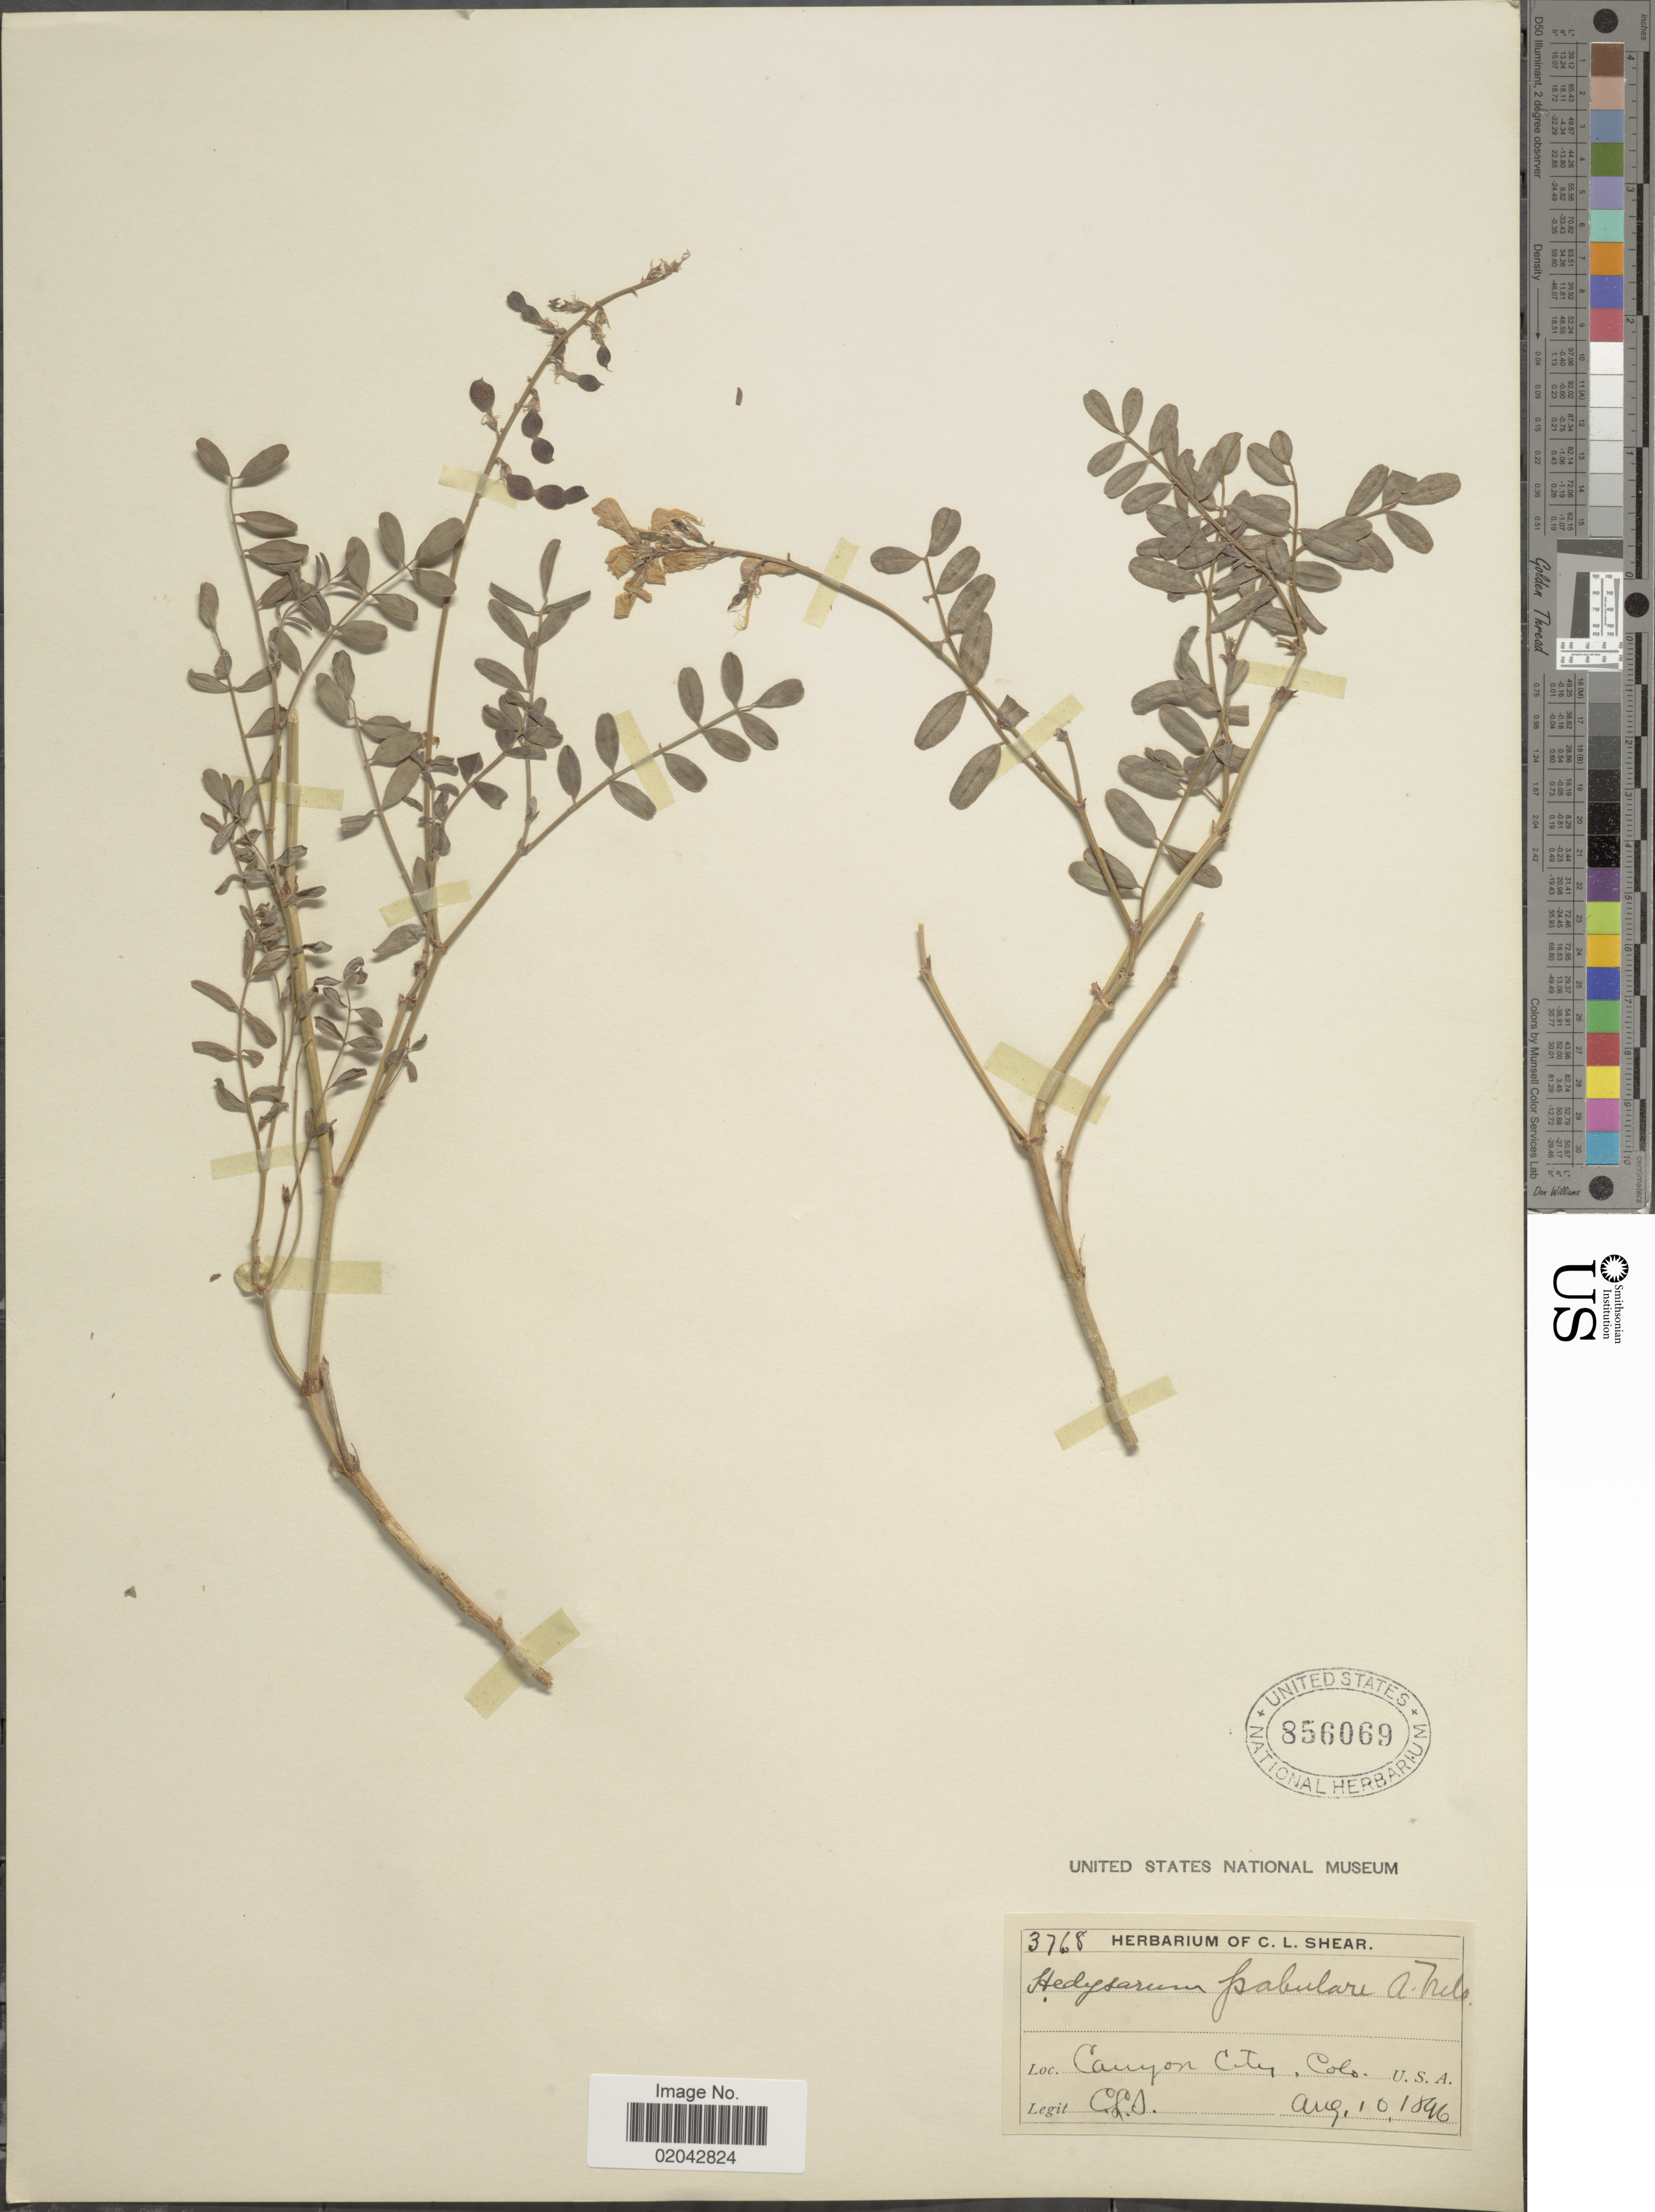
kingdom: Plantae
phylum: Tracheophyta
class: Magnoliopsida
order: Fabales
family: Fabaceae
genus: Hedysarum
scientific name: Hedysarum pabulare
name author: A. Nelson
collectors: C. L. Shear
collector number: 3768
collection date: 1896-08-10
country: United States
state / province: Colorado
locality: Canyon City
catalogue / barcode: US 856069